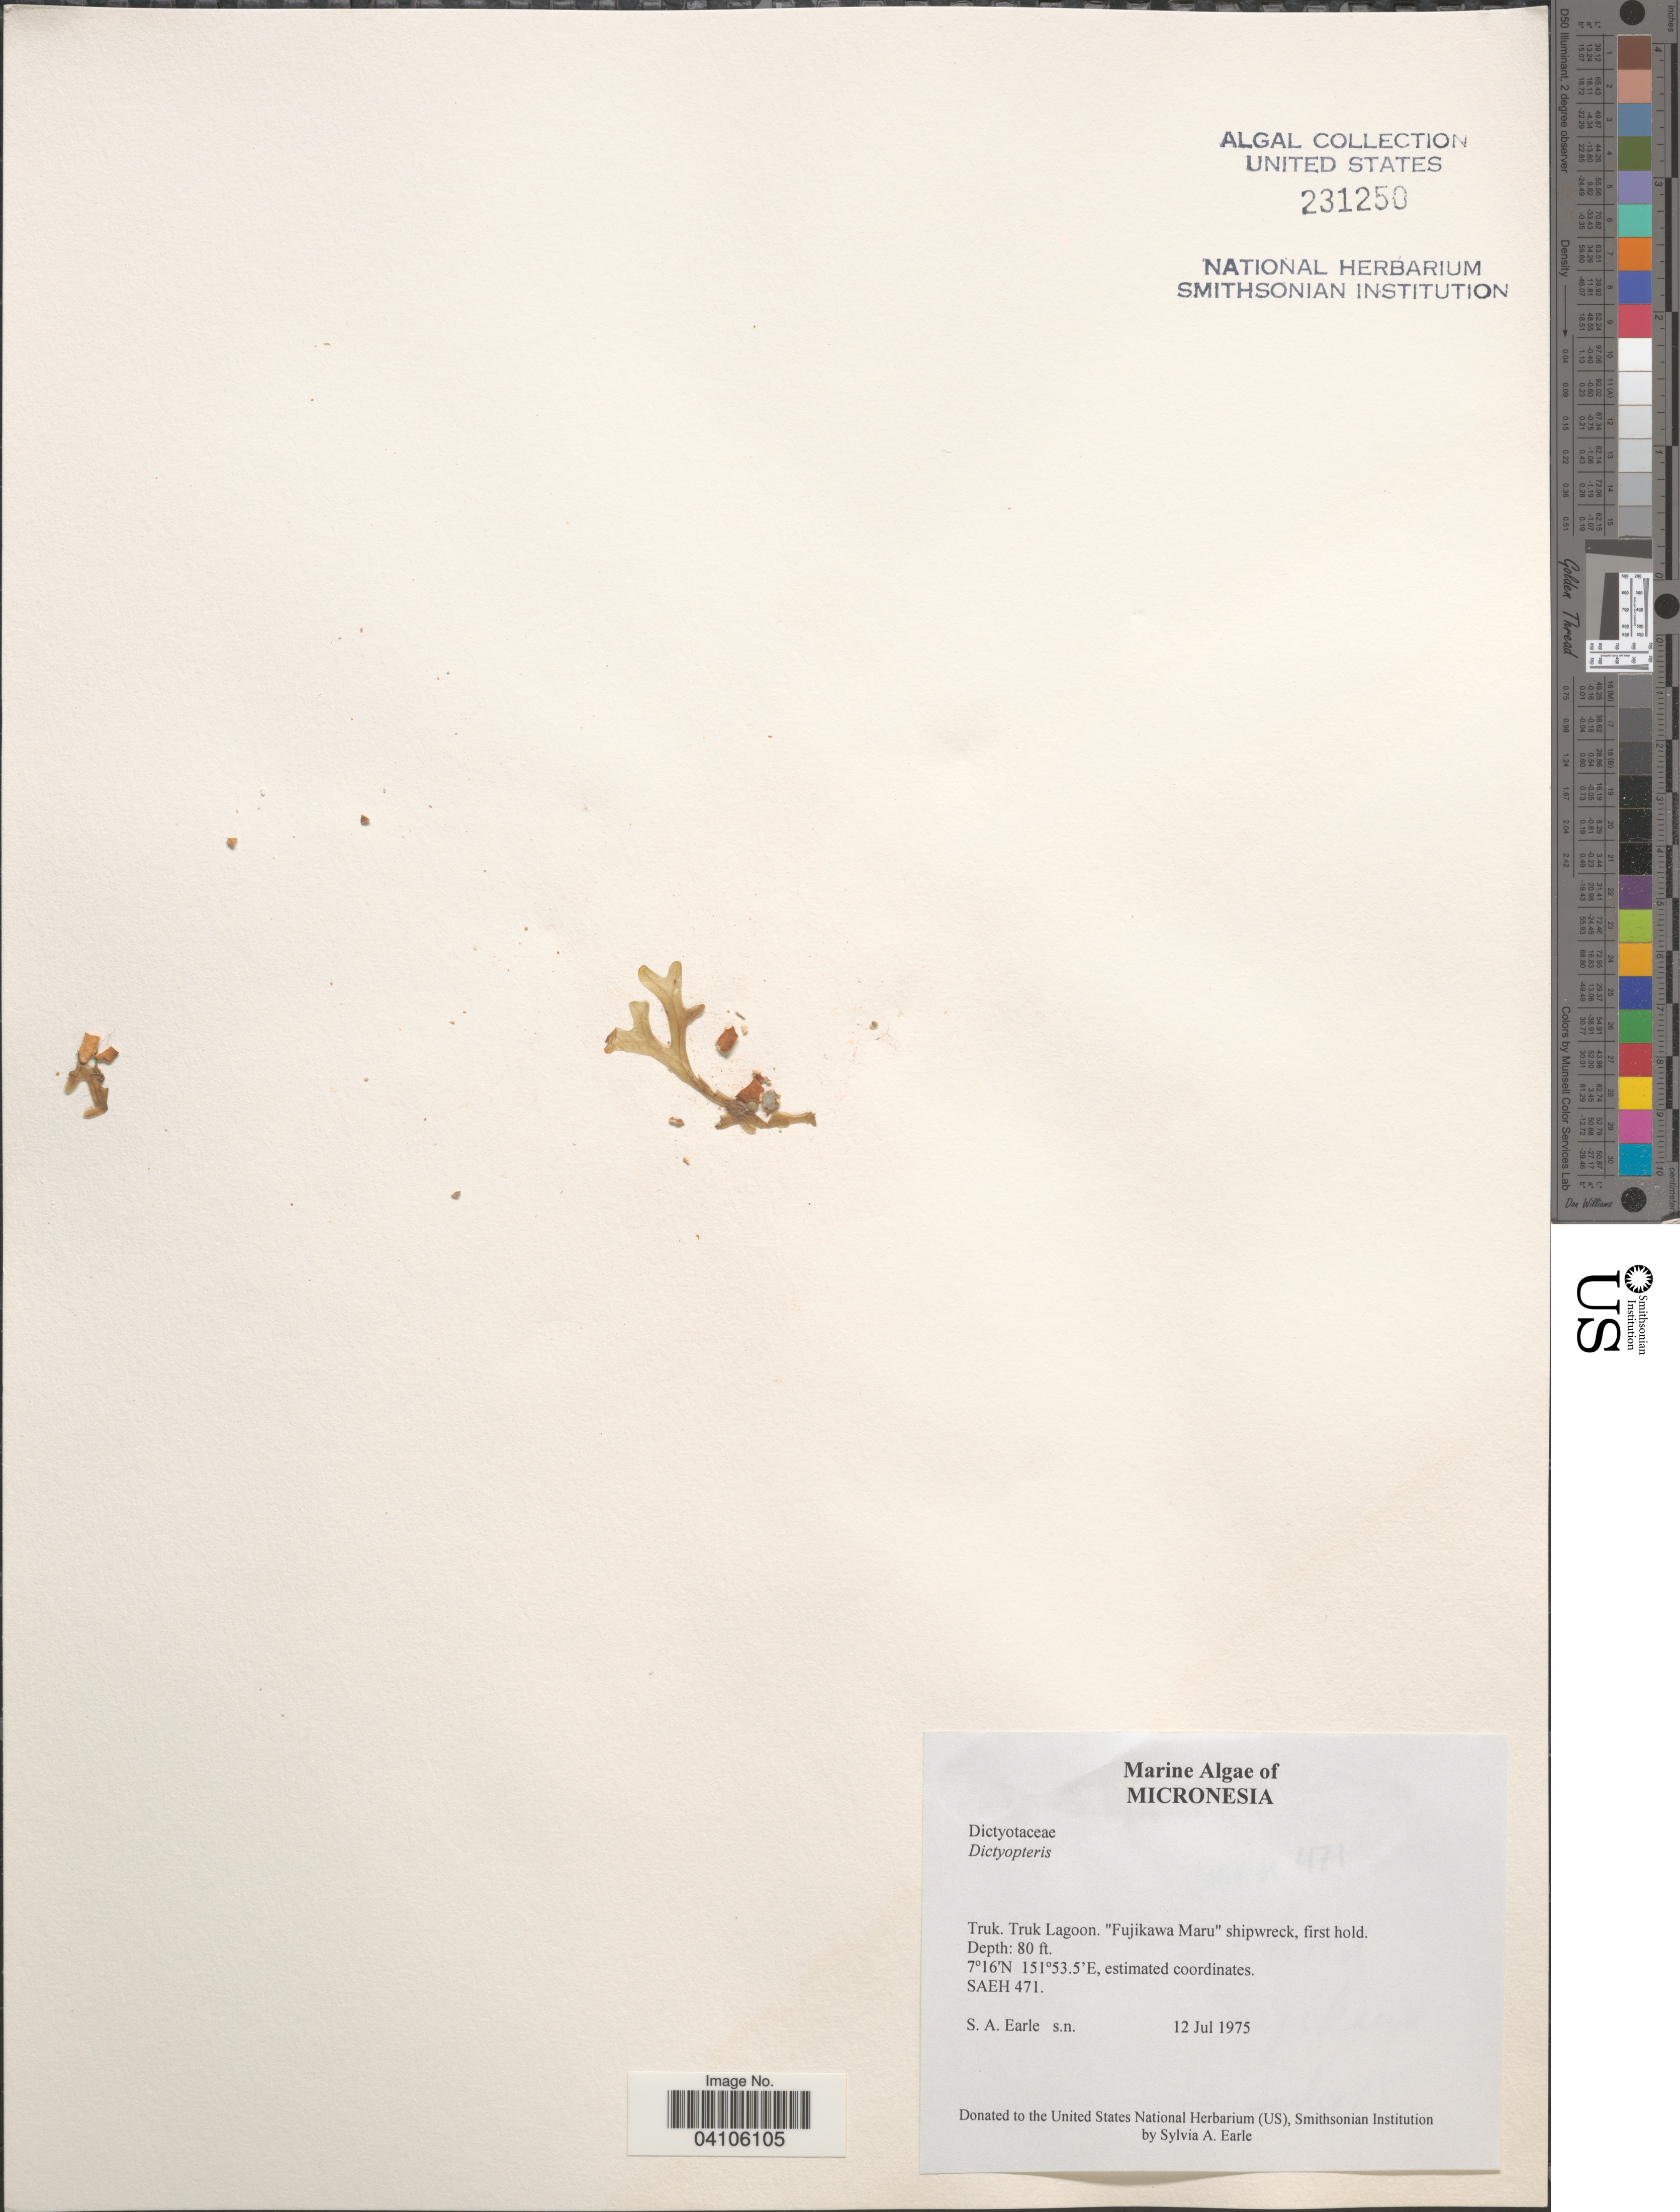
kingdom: Chromista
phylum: Ochrophyta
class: Phaeophyceae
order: Dictyotales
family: Dictyotaceae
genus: Dictyopteris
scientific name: Dictyopteris sp.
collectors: S. A. Earle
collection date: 1975-07-12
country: Micronesia, Federated States of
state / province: Truk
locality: Micronesia. Truk Lagoon. "Fujikawa Maru" shipwreck, first hold.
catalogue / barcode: US 231250